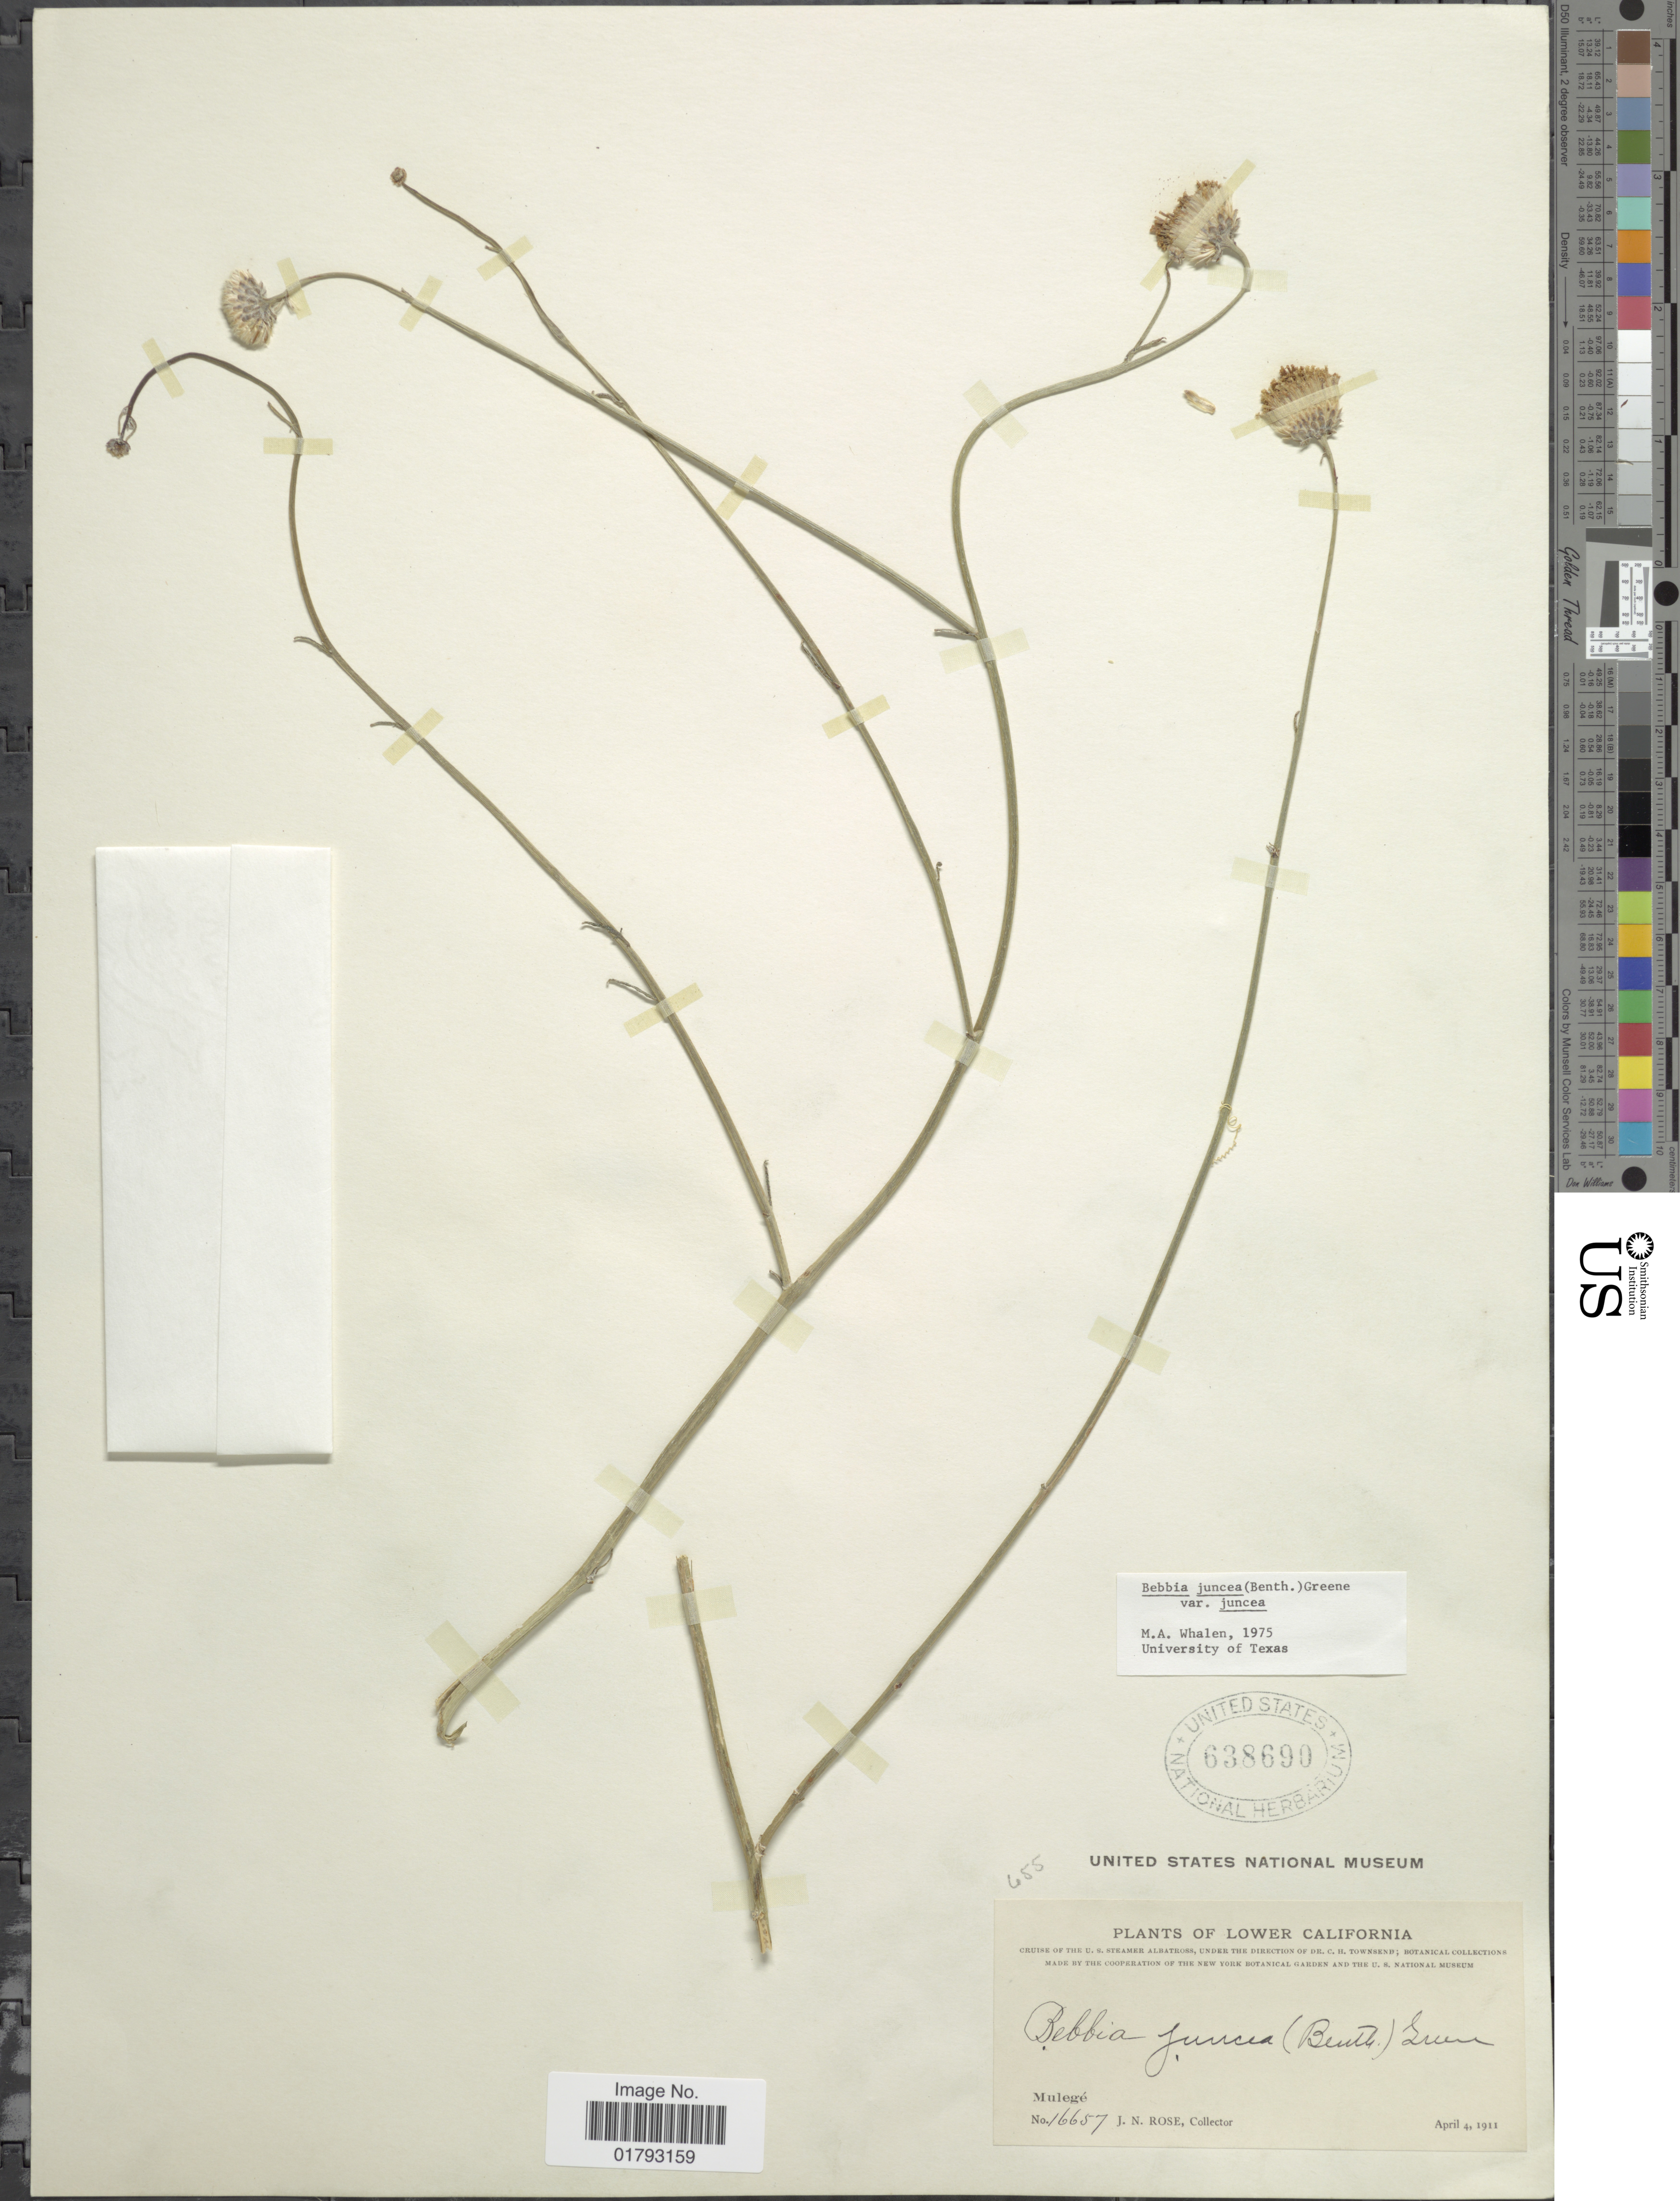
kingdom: Plantae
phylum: Tracheophyta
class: Magnoliopsida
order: Asterales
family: Asteraceae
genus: Bebbia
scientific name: Bebbia juncea var. juncea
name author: (Benth.) Greene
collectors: J. N. Rose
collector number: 16657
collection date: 1911-04-04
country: Mexico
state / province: Baja California Sur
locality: Lower California.Mulege.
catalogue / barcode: US 638690